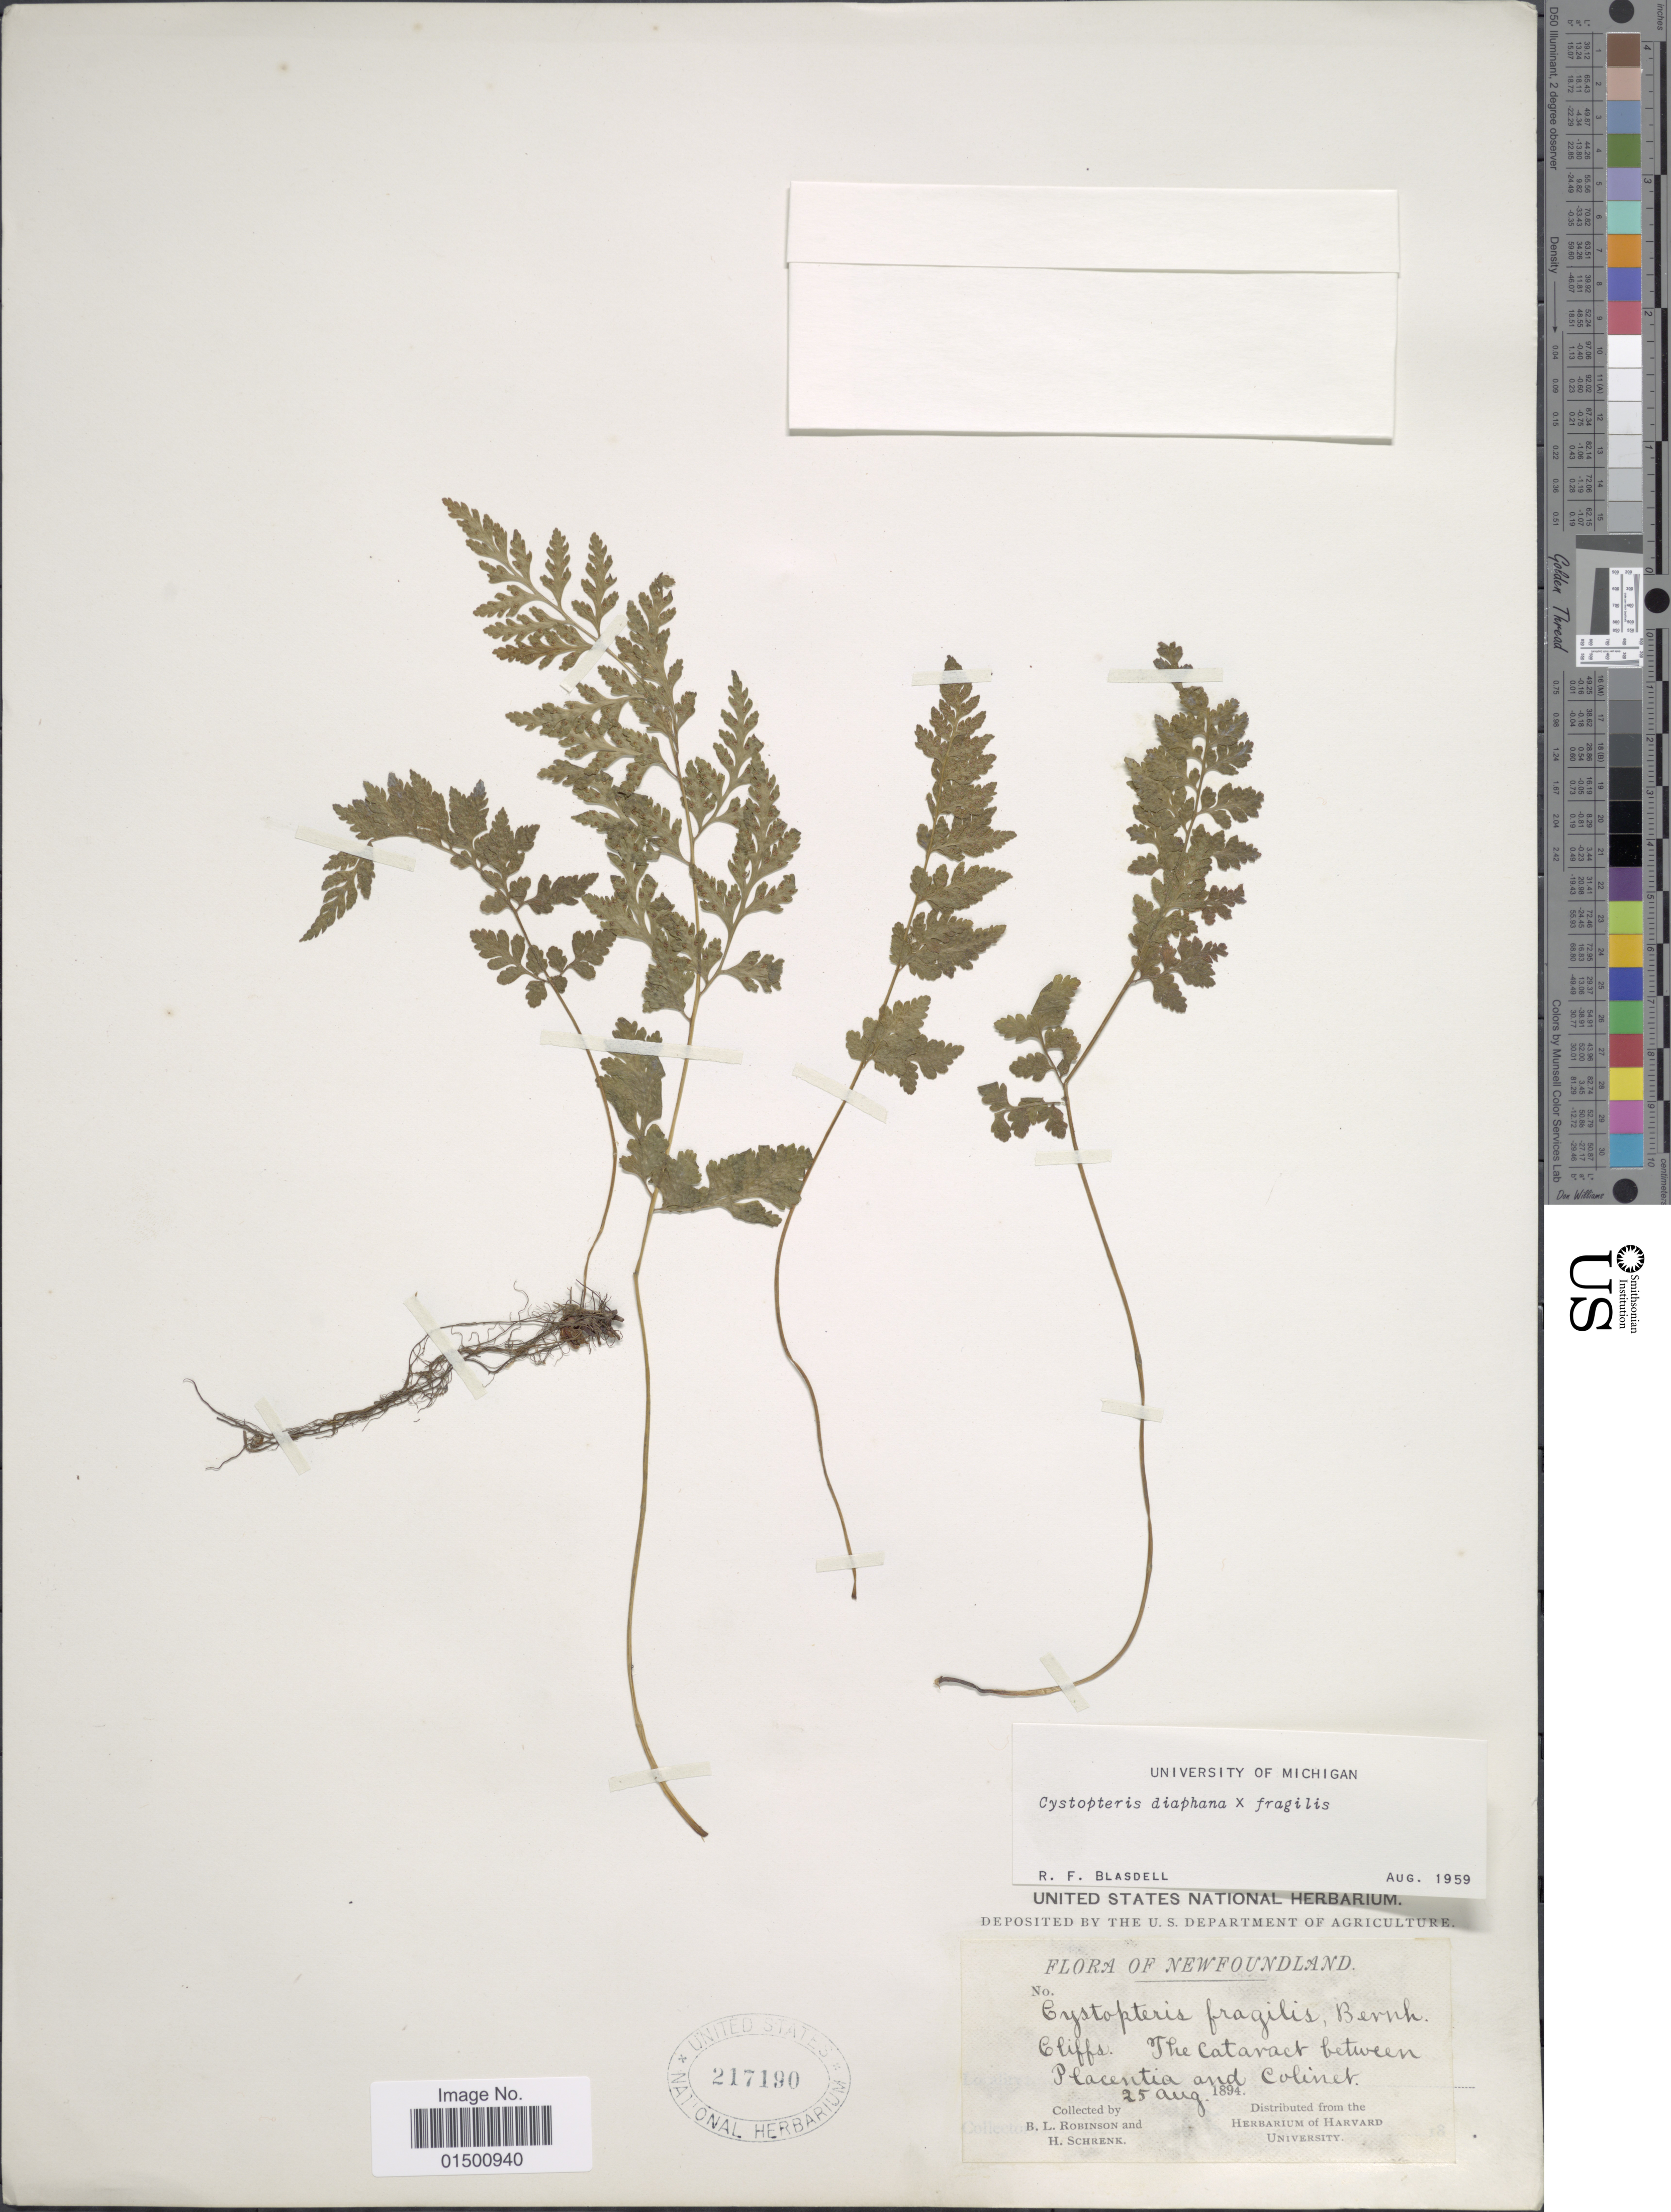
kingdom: Plantae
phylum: Tracheophyta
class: Polypodiopsida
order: Polypodiales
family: Cystopteridaceae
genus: Cystopteris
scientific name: Cystopteris diaphana x C. fragilis (L.) Bernh.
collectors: B. L. Robinson & H. v. Schrenk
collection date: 1894-08-25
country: Canada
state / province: Newfoundland and Labrador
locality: The Cataract between Placentia and Colinet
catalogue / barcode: US 217190